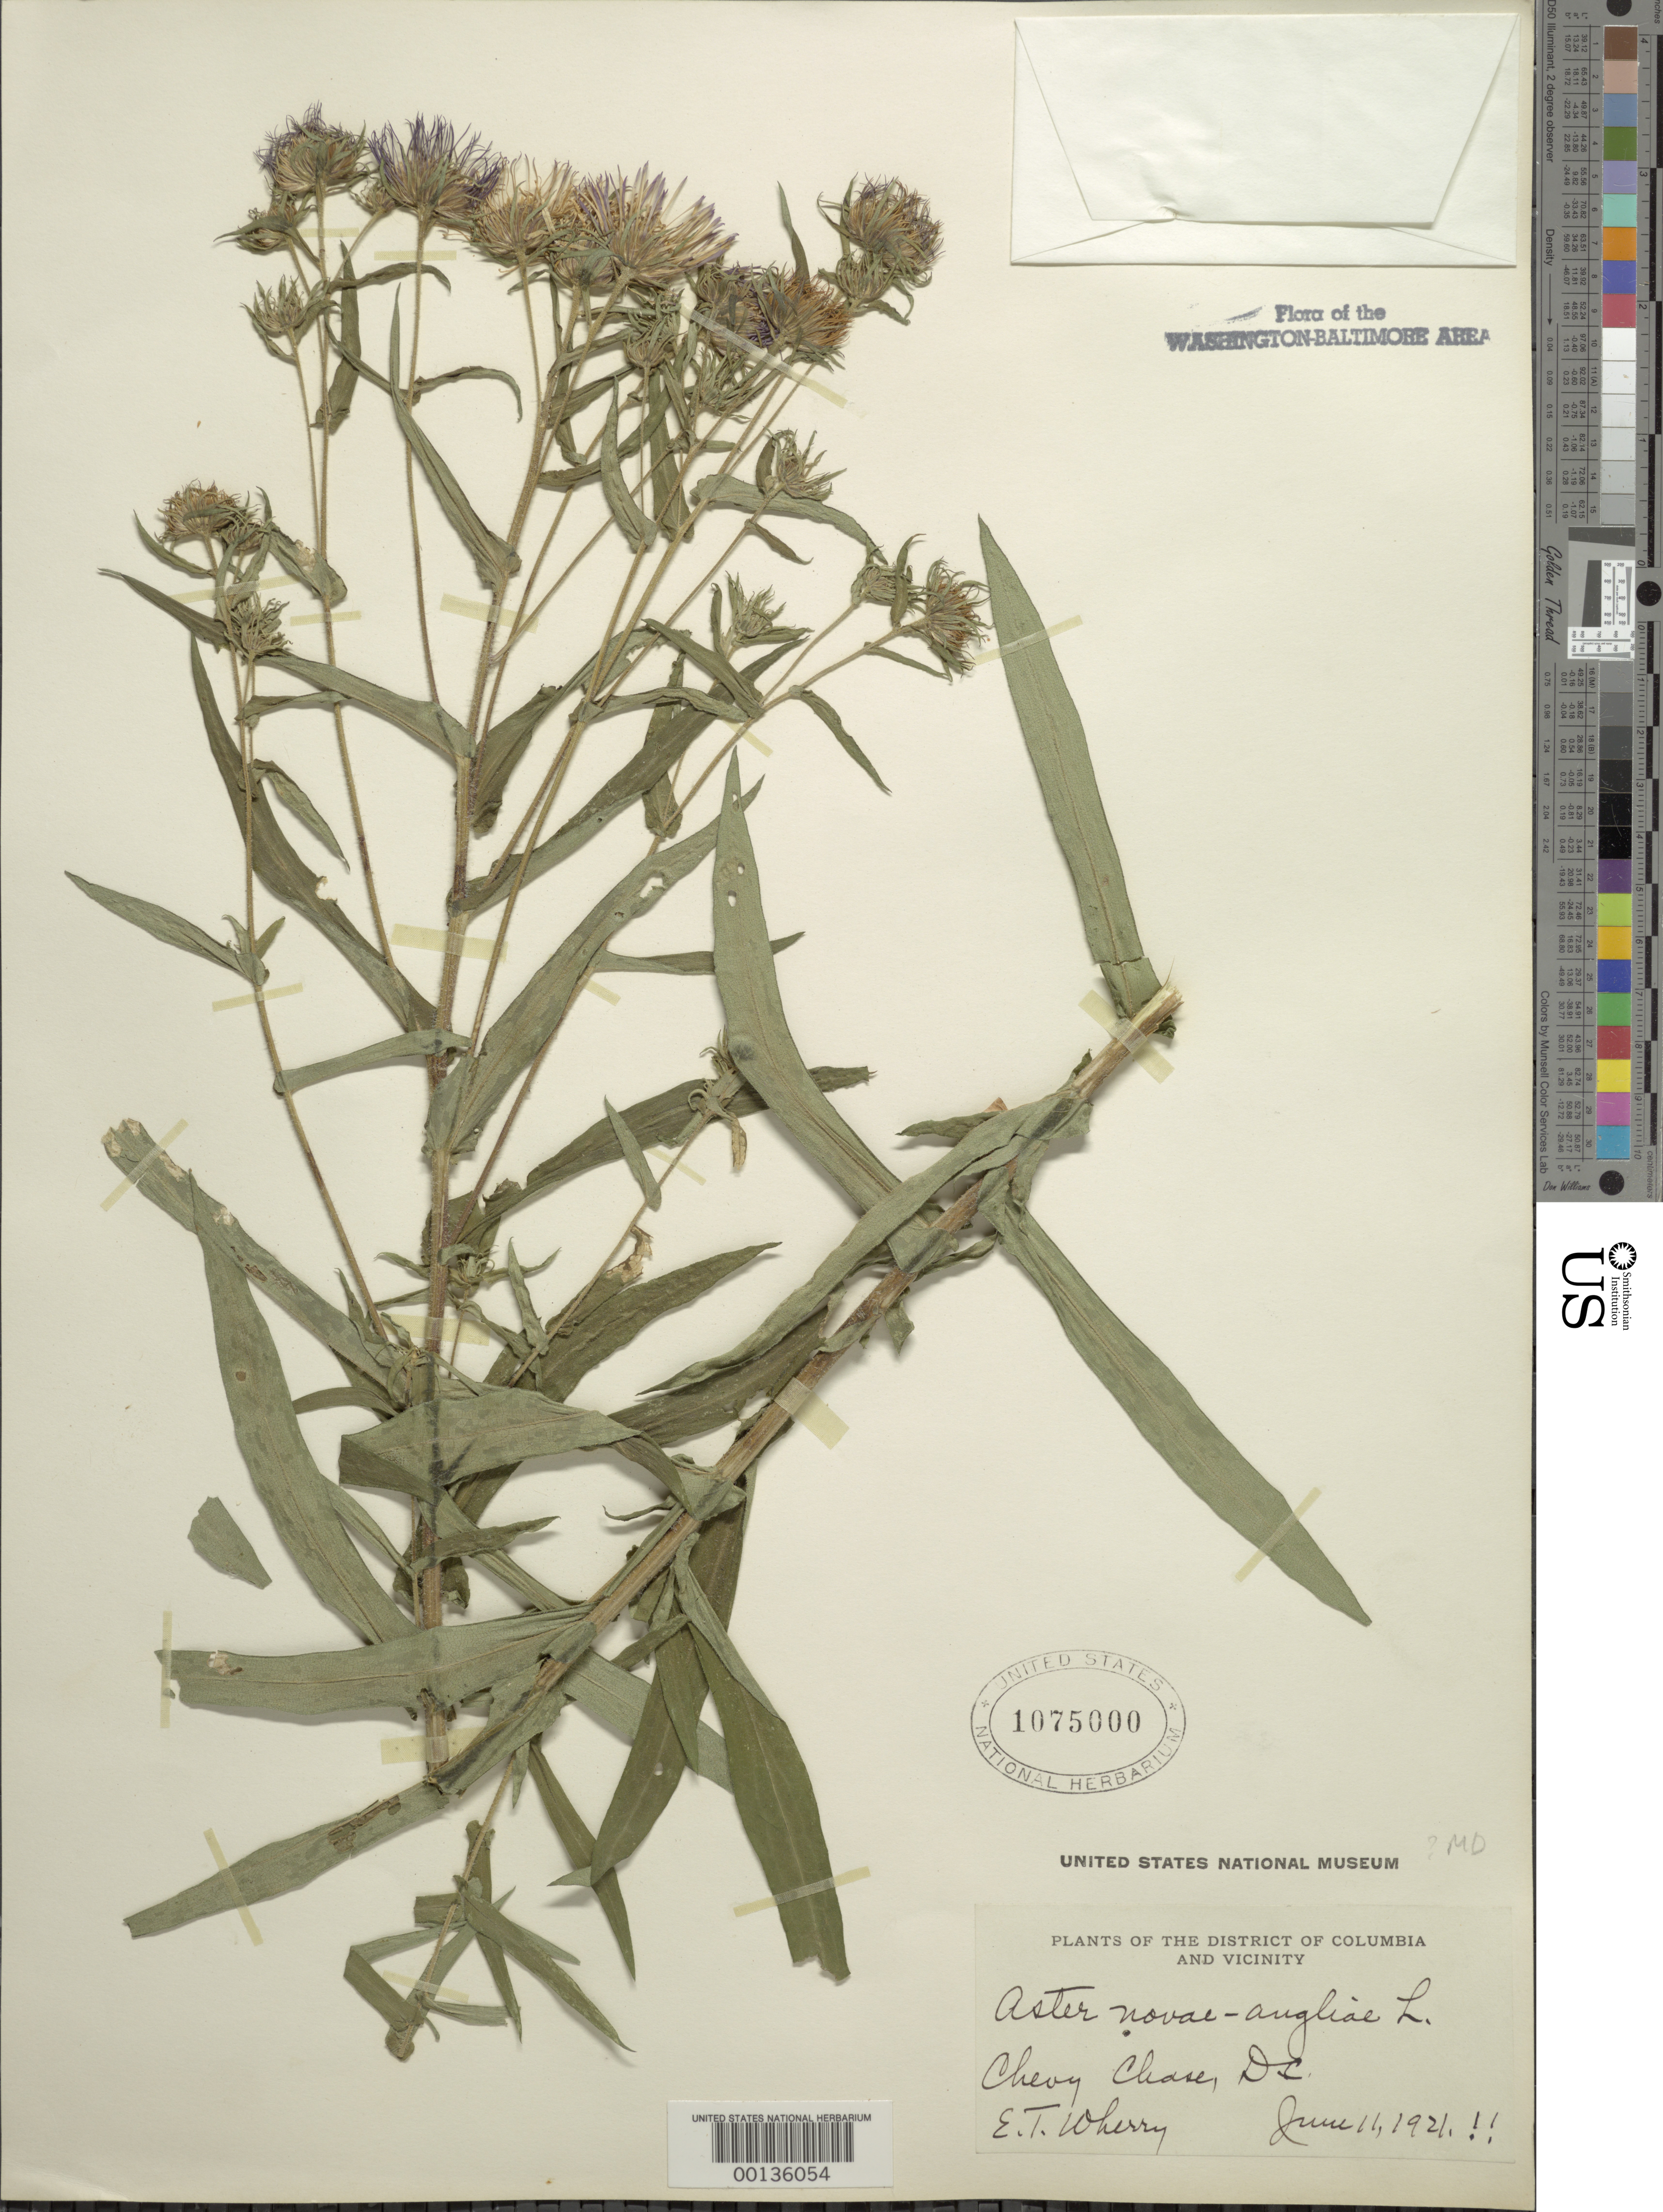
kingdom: Plantae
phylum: Tracheophyta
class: Magnoliopsida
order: Asterales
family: Asteraceae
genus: Symphyotrichum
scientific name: Symphyotrichum novae-angliae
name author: (L.) G.L. Nesom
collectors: E. T. Wherry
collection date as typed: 11 Jun 1921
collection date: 1921-06-11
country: United States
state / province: District of Columbia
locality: Chevy Chase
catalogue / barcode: US 1075000